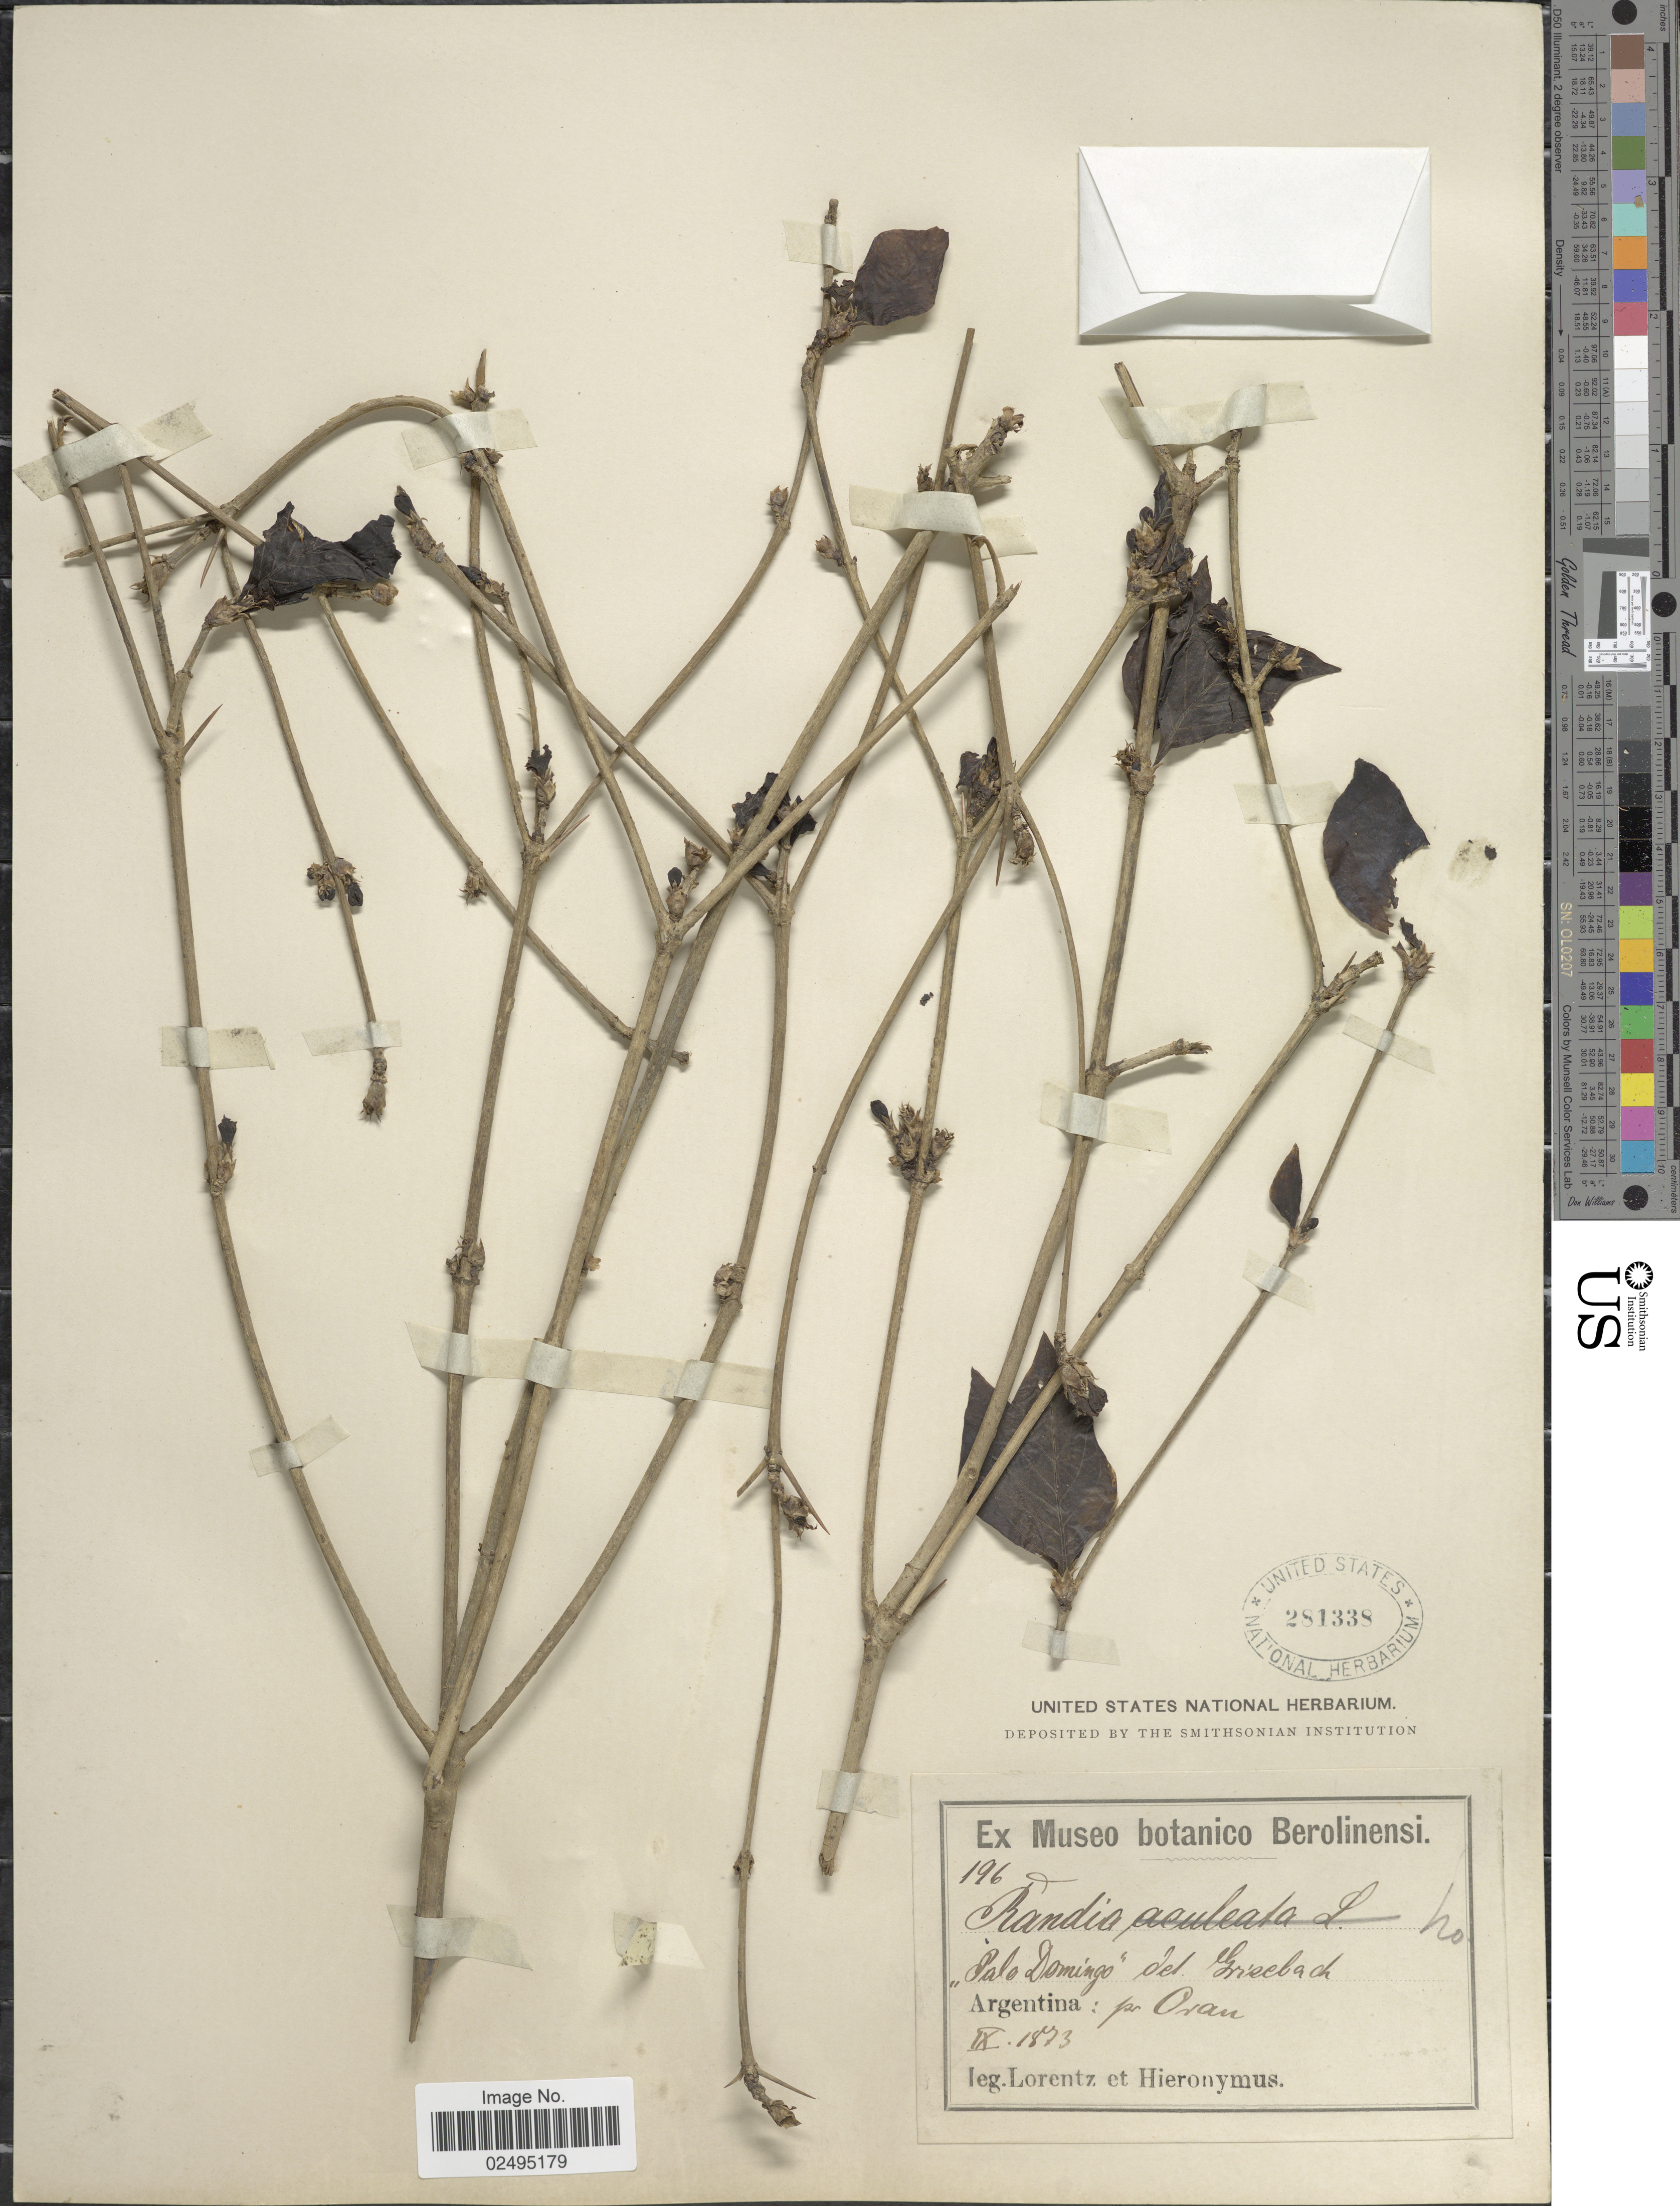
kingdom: Plantae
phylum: Tracheophyta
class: Magnoliopsida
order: Gentianales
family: Rubiaceae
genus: Randia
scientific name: Randia armata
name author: (Sw.) DC.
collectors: -. Lorentz & -. Hieronymus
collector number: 196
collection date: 1873-09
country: Argentina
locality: Pr. Oran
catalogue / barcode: US 281338